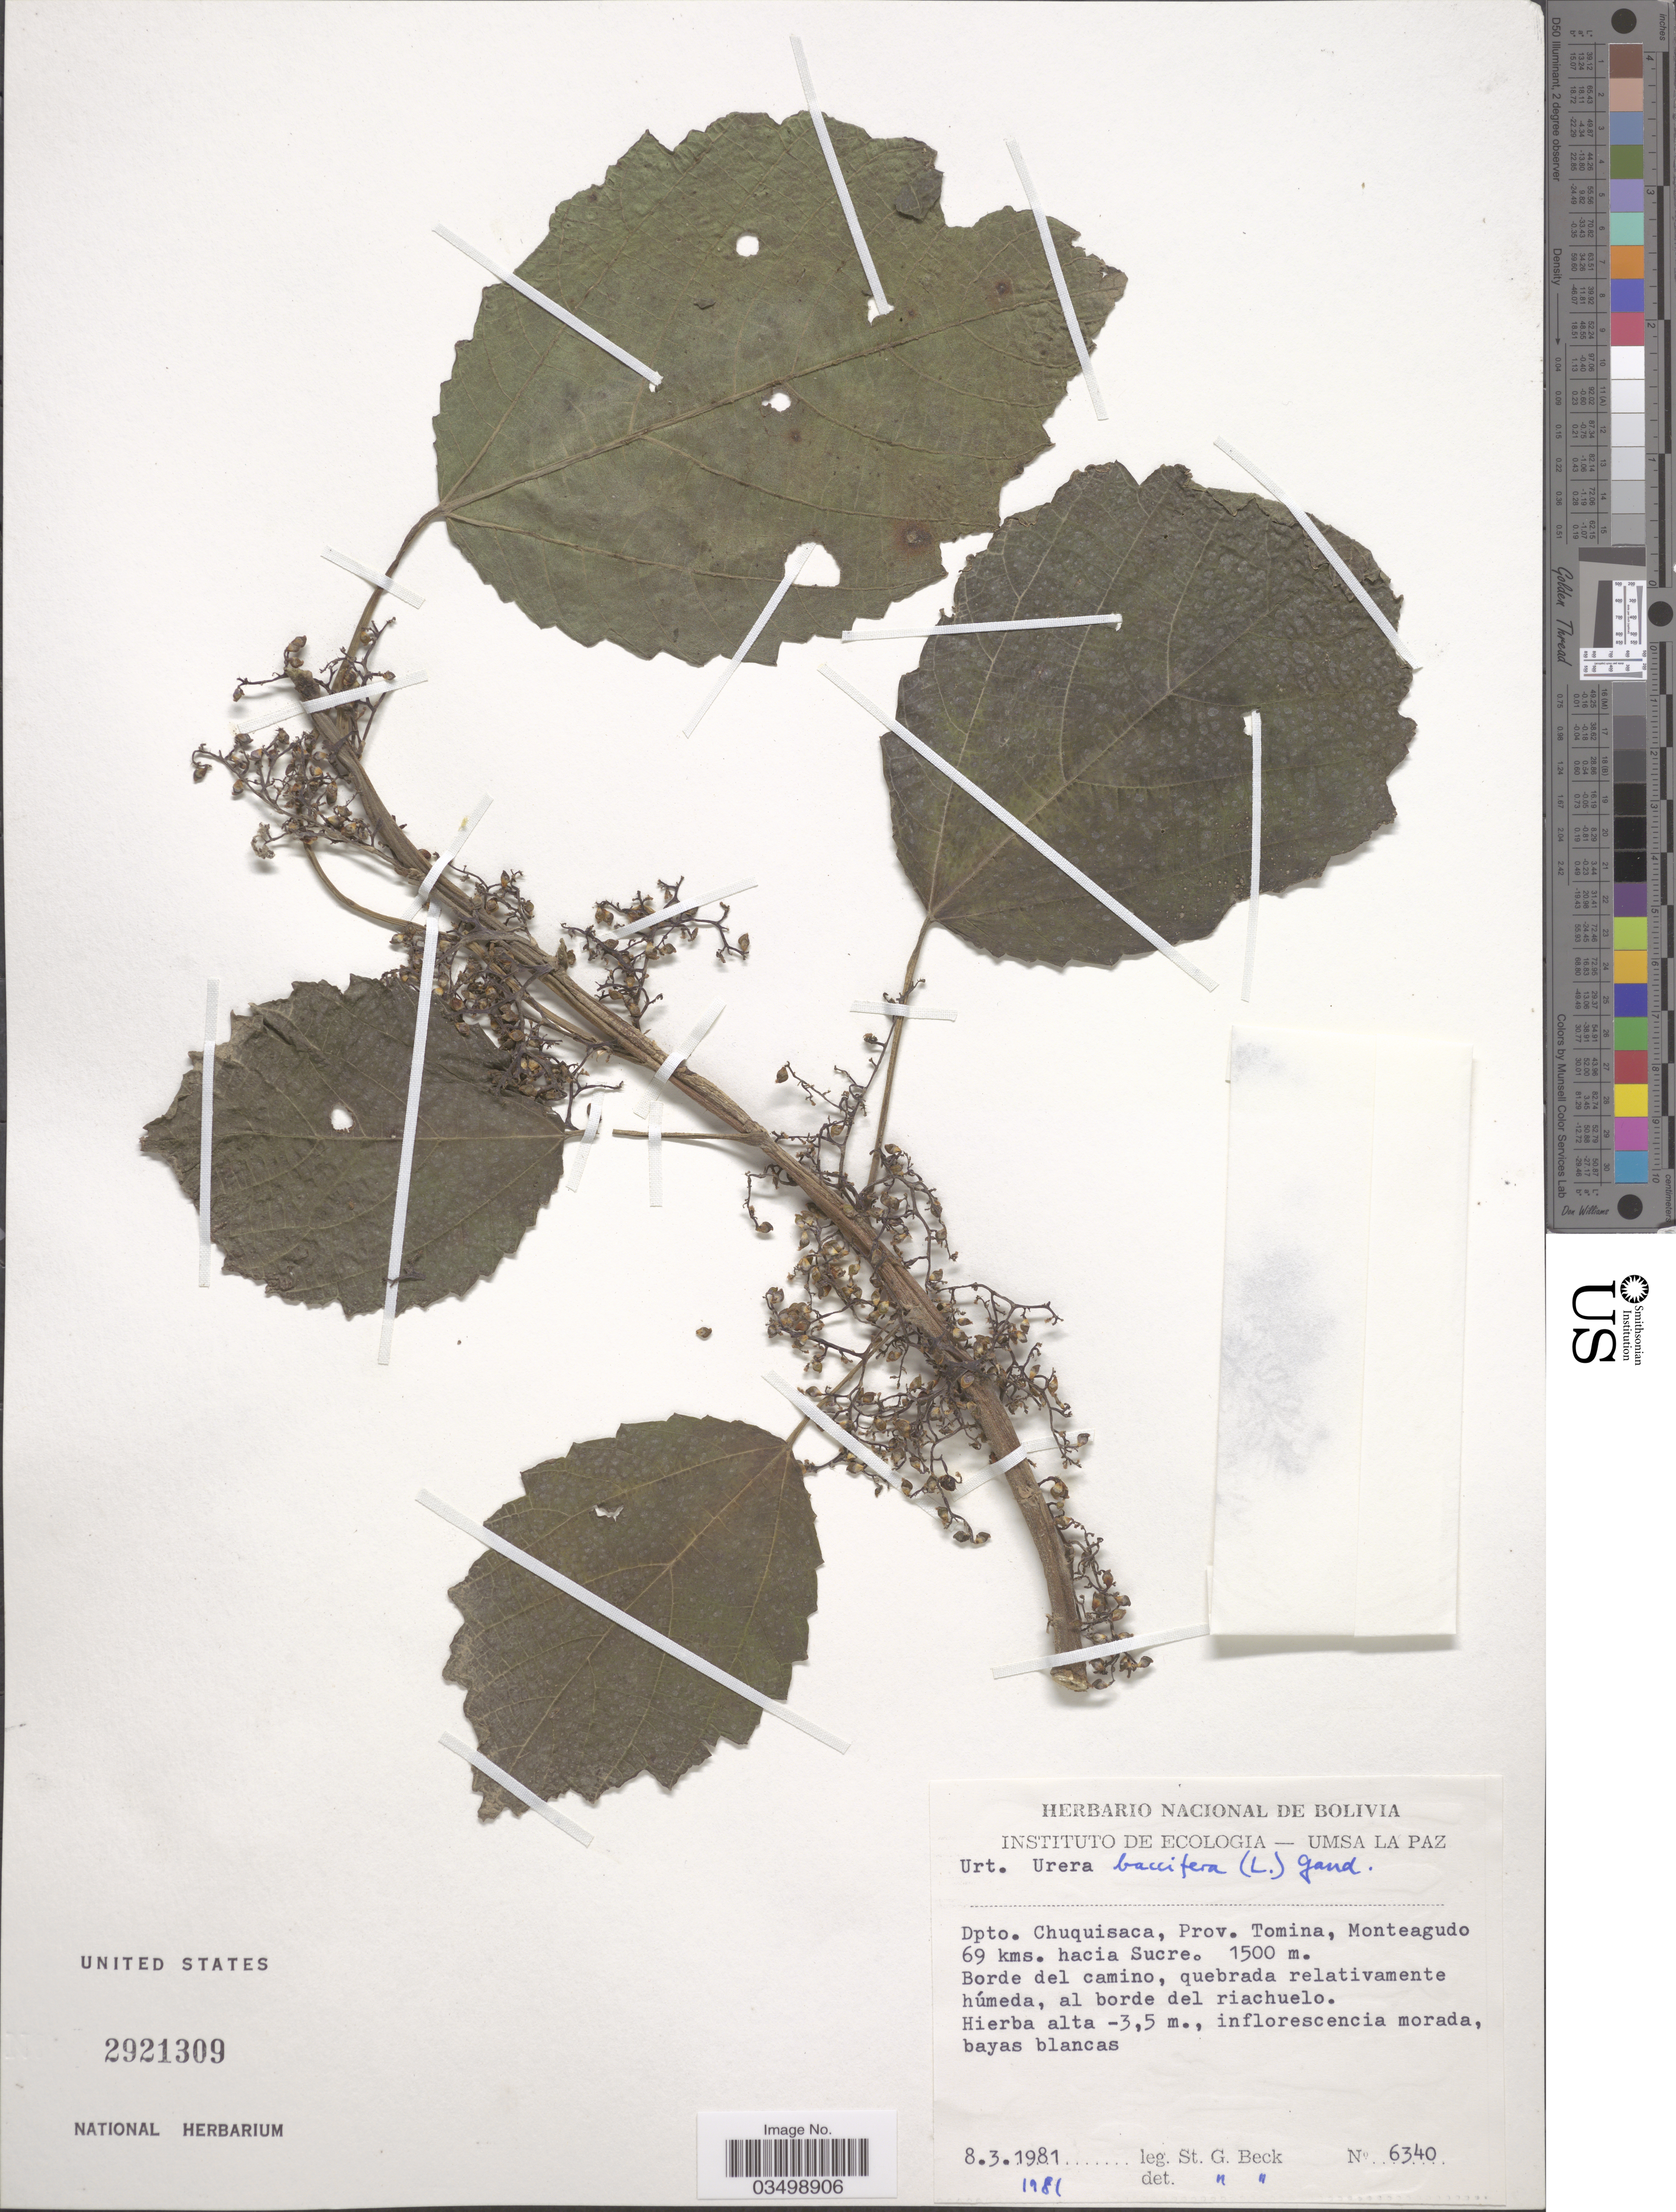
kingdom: Plantae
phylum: Tracheophyta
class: Magnoliopsida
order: Rosales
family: Urticaceae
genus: Urera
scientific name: Urera baccifera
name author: (L.) Gaudich. ex Wedd.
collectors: S. G. Beck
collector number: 6340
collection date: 1981-03-08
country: Bolivia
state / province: Chuquisaca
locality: Dpto. Chuquisaca, Prov. Tomina, Monteagudo 69 kms. hacia Sucre.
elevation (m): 1500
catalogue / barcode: US 2921309